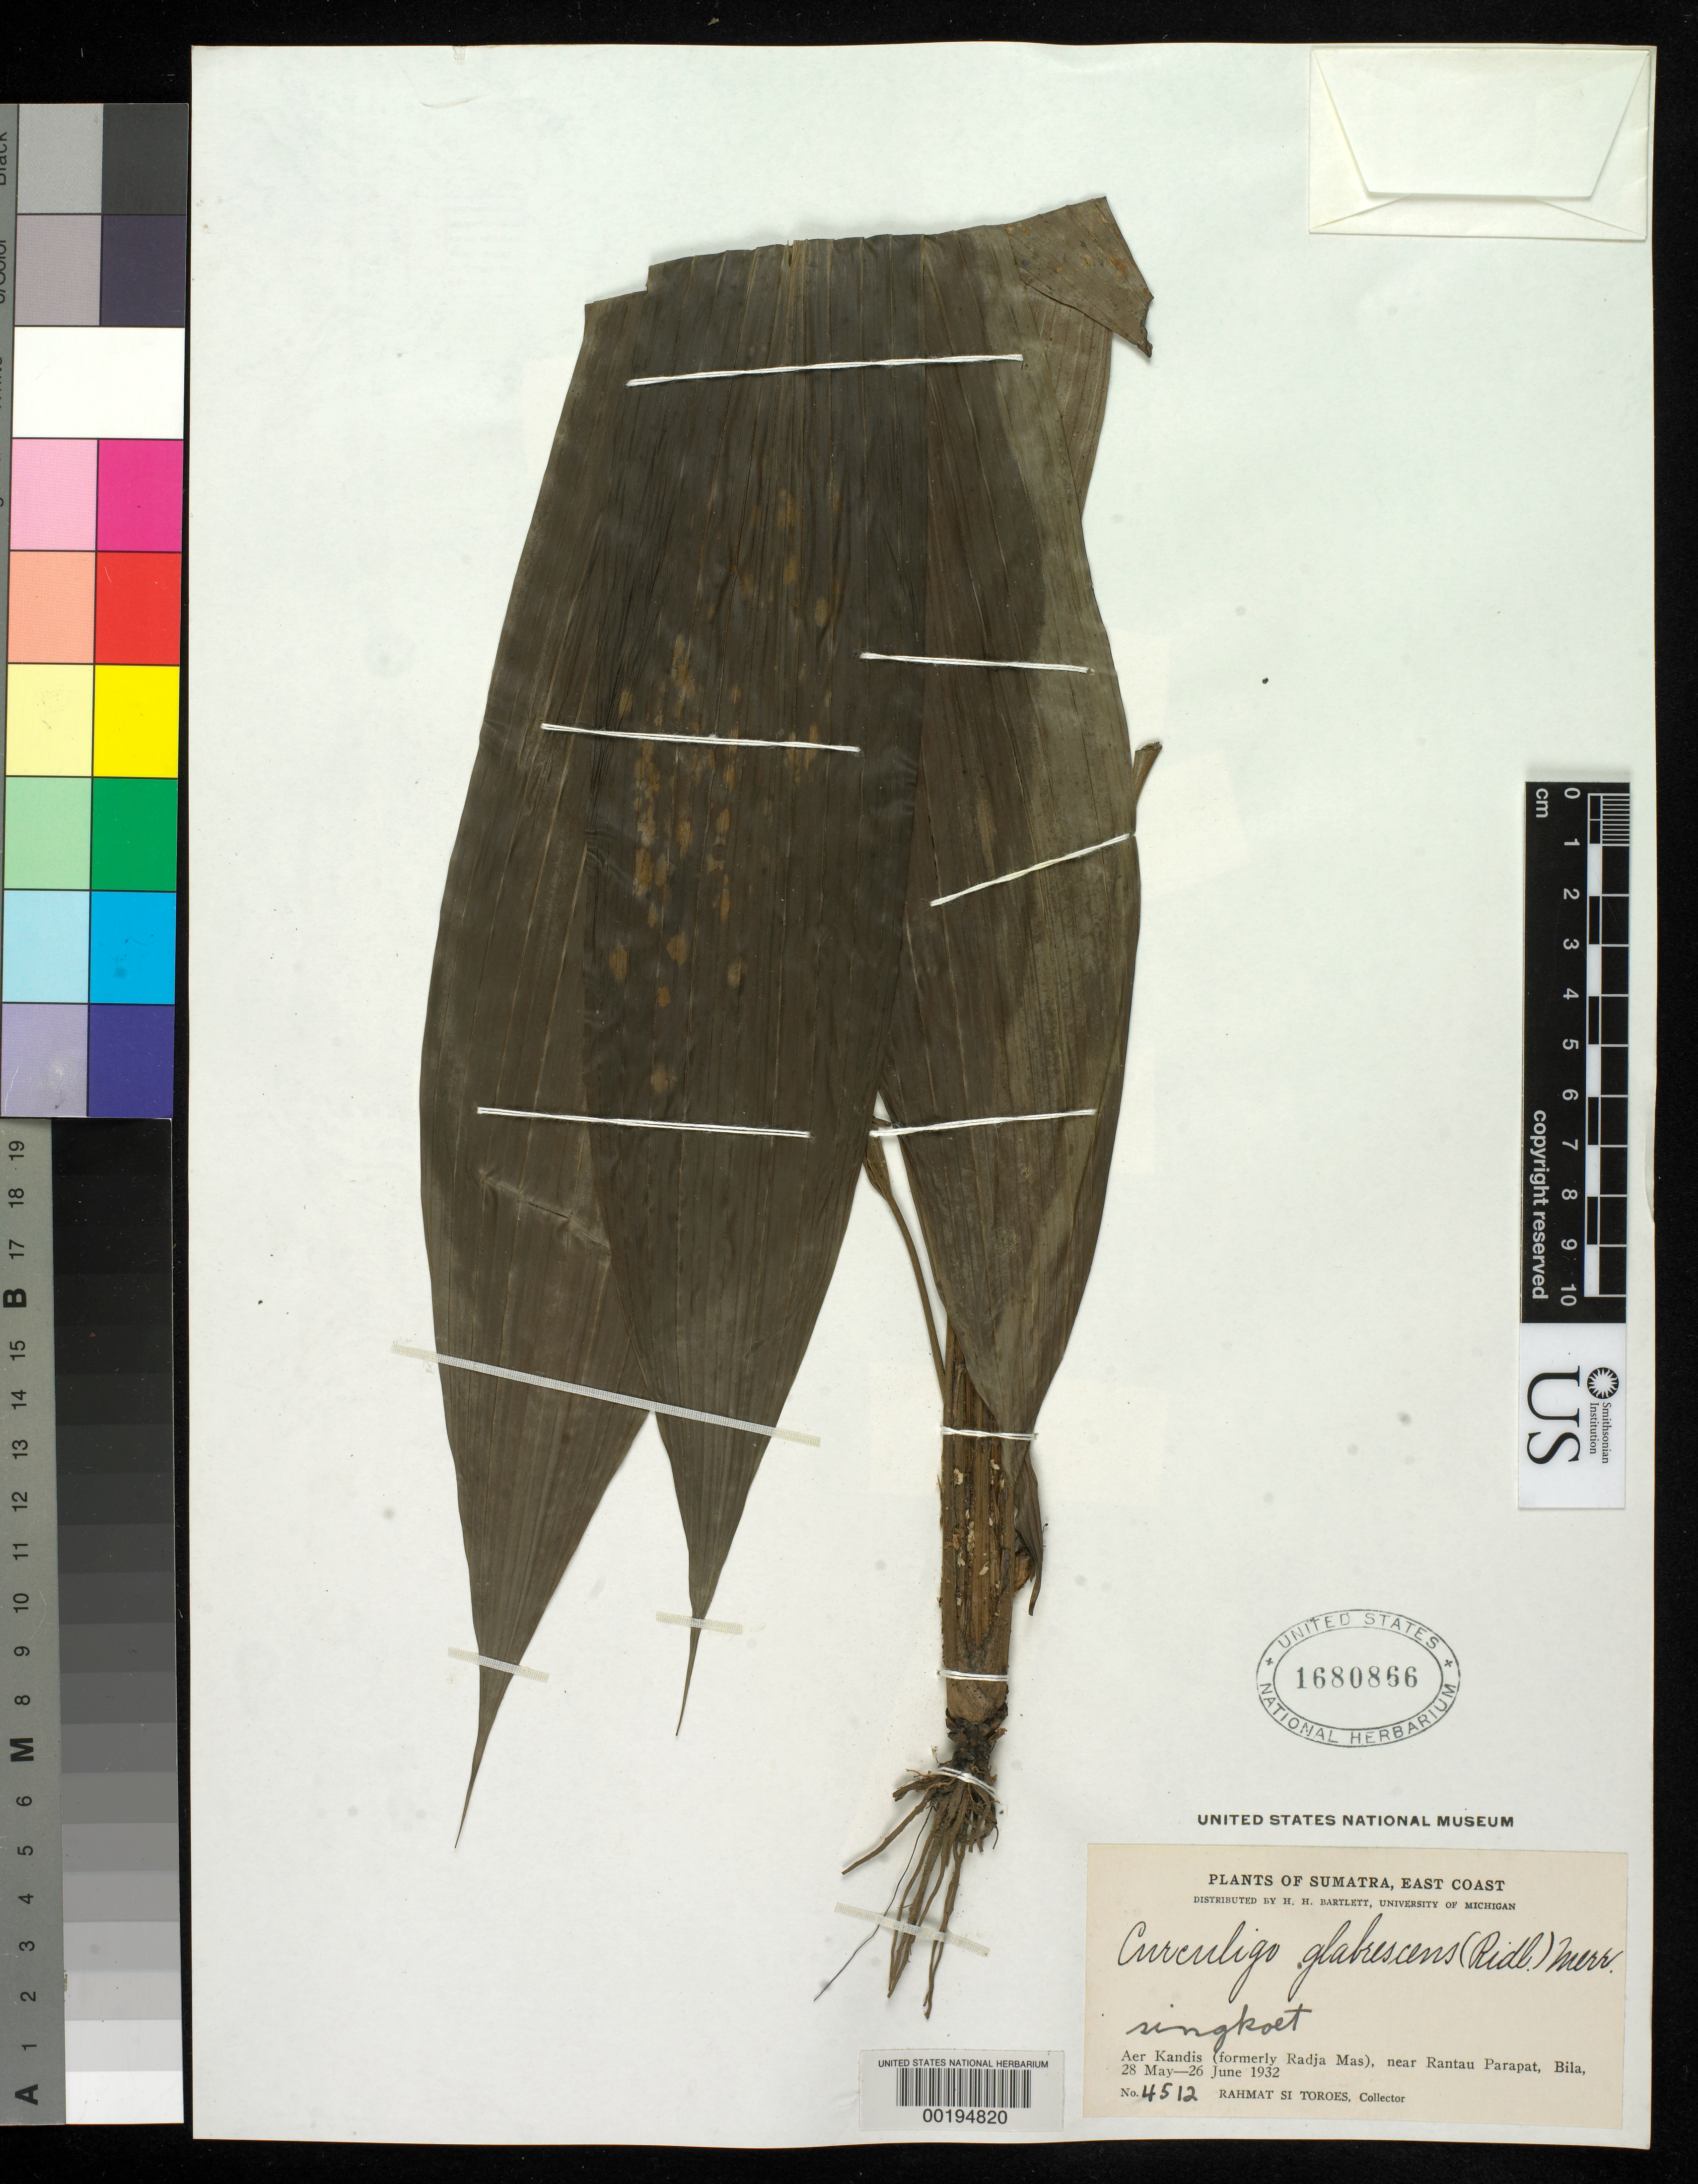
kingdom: Plantae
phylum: Tracheophyta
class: Liliopsida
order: Asparagales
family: Hypoxidaceae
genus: Curculigo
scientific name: Curculigo latifolia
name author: Dryand. ex W.T. Aiton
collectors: Rahmat Si Boeea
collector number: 4512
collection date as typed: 28 May 1932 to 26 Jun 1932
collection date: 1932-05-28/1932-06-26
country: Indonesia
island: Sumatra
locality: Aer kandis (formerly radja mas), near rantau parapat, bila, singkoet; e coast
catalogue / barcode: US 1680866